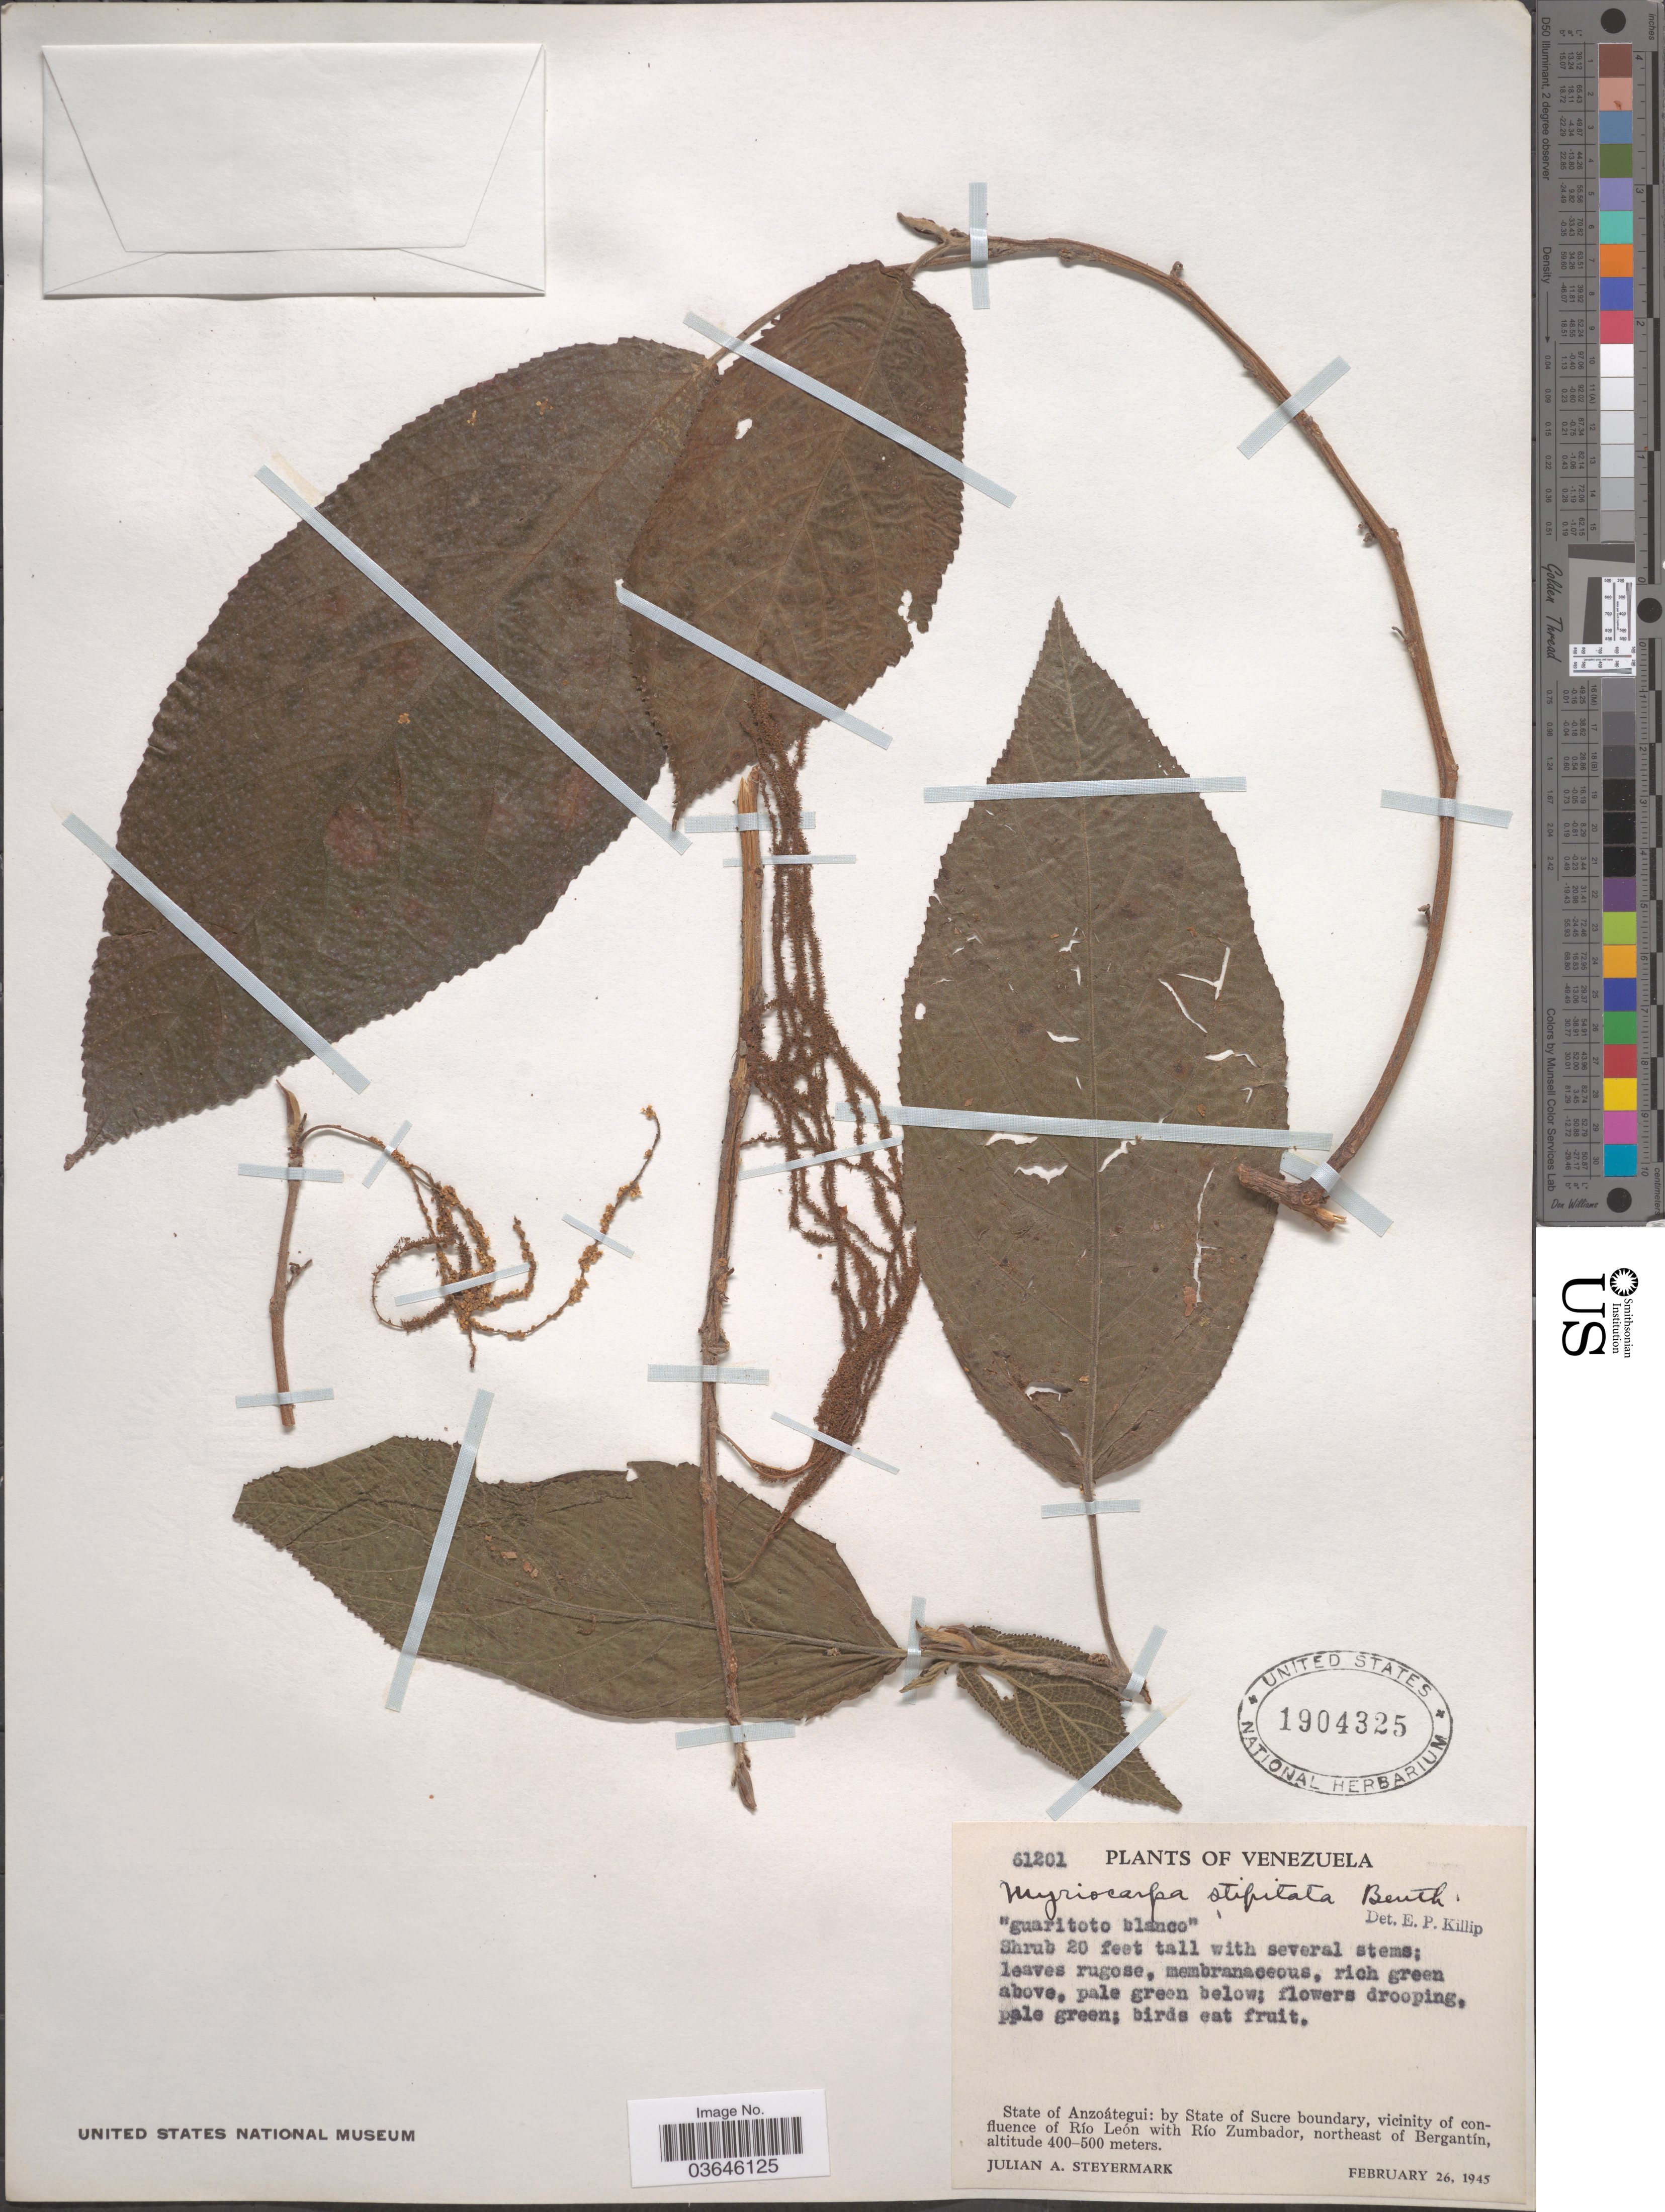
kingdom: Plantae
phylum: Tracheophyta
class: Magnoliopsida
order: Rosales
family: Urticaceae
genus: Myriocarpa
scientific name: Myriocarpa stipitata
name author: Benth.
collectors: J. Steyermark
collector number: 61201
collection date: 1945-02-26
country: Venezuela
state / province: Anzoategui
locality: By State of Sucre boundary, vicinity of confluence of Río León with Río Zumbador, northeast of Bergantín.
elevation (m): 400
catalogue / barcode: US 1904325